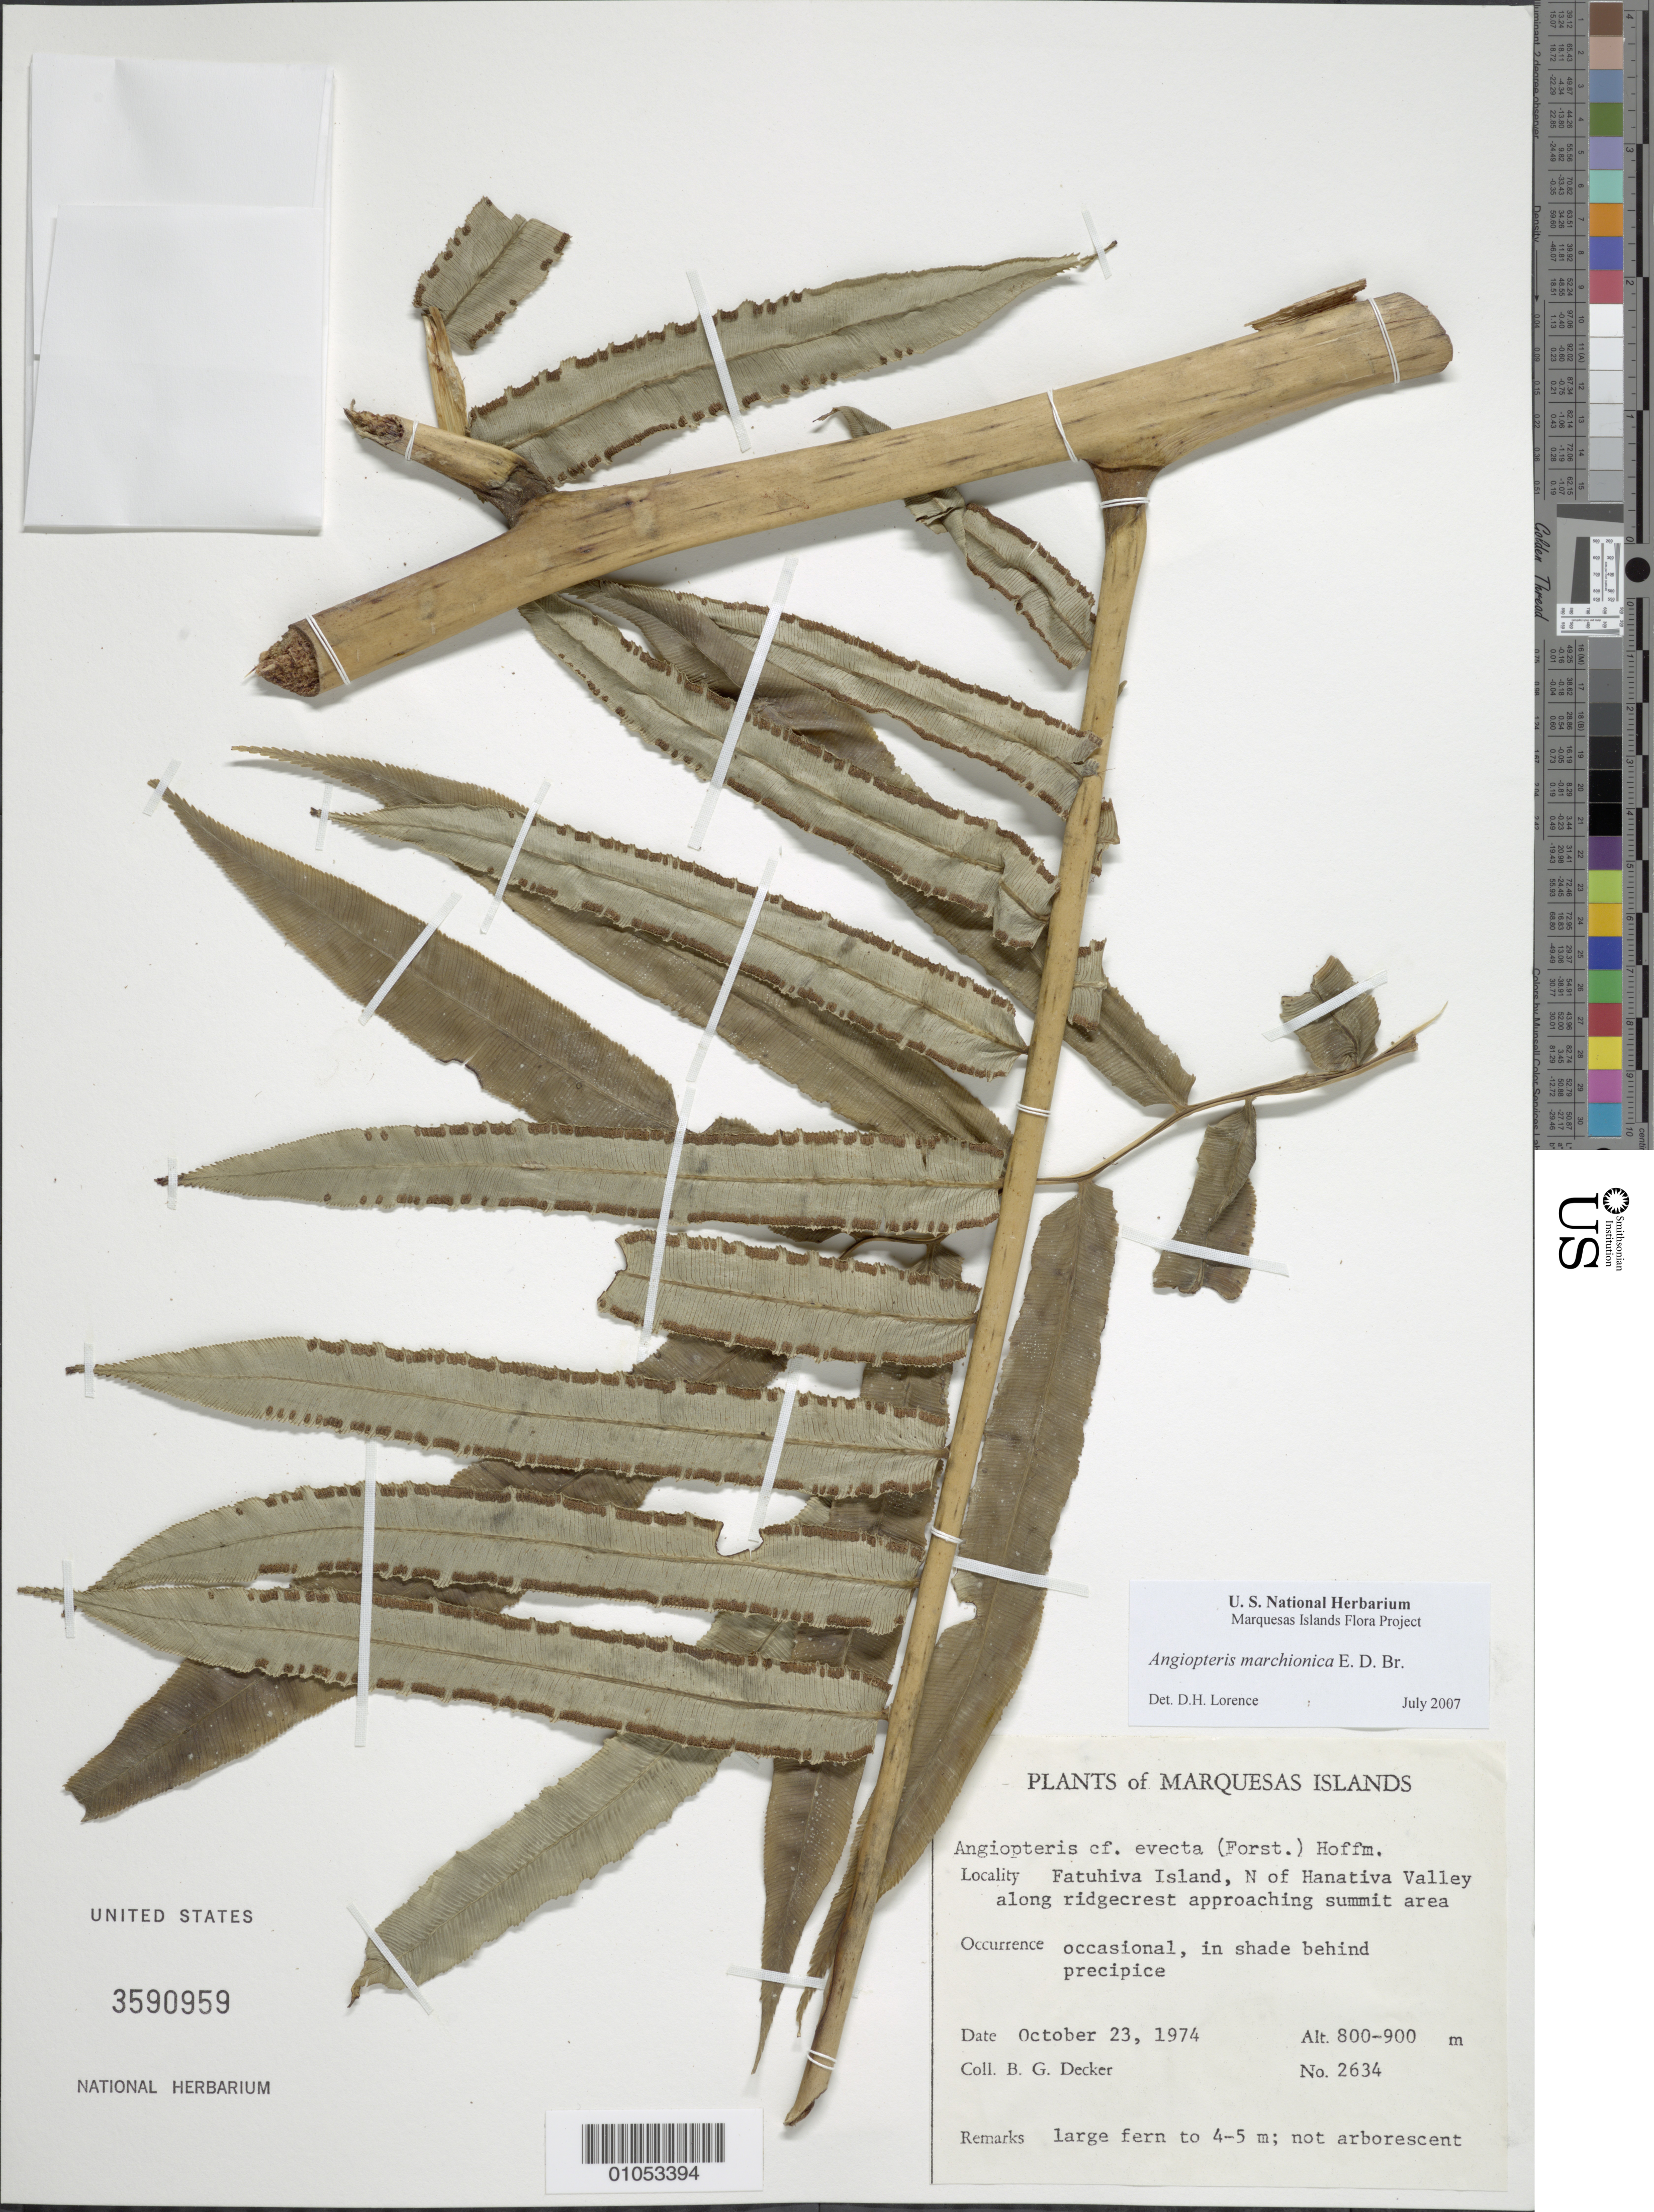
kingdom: Plantae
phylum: Tracheophyta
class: Polypodiopsida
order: Marattiales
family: Marattiaceae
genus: Angiopteris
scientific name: Angiopteris marchionica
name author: E.D. Br.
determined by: Lorence, David H., (PTBG), National Tropical Botanical Garden (UNITED STATES)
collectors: B. G. Decker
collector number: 2634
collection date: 1974-10-23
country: French Polynesia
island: Fatu Hiva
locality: N of Hanativa Valley along ridgecrest approaching summit area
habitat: Occasional, in shade behind precipice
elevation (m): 800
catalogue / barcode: US 3590959